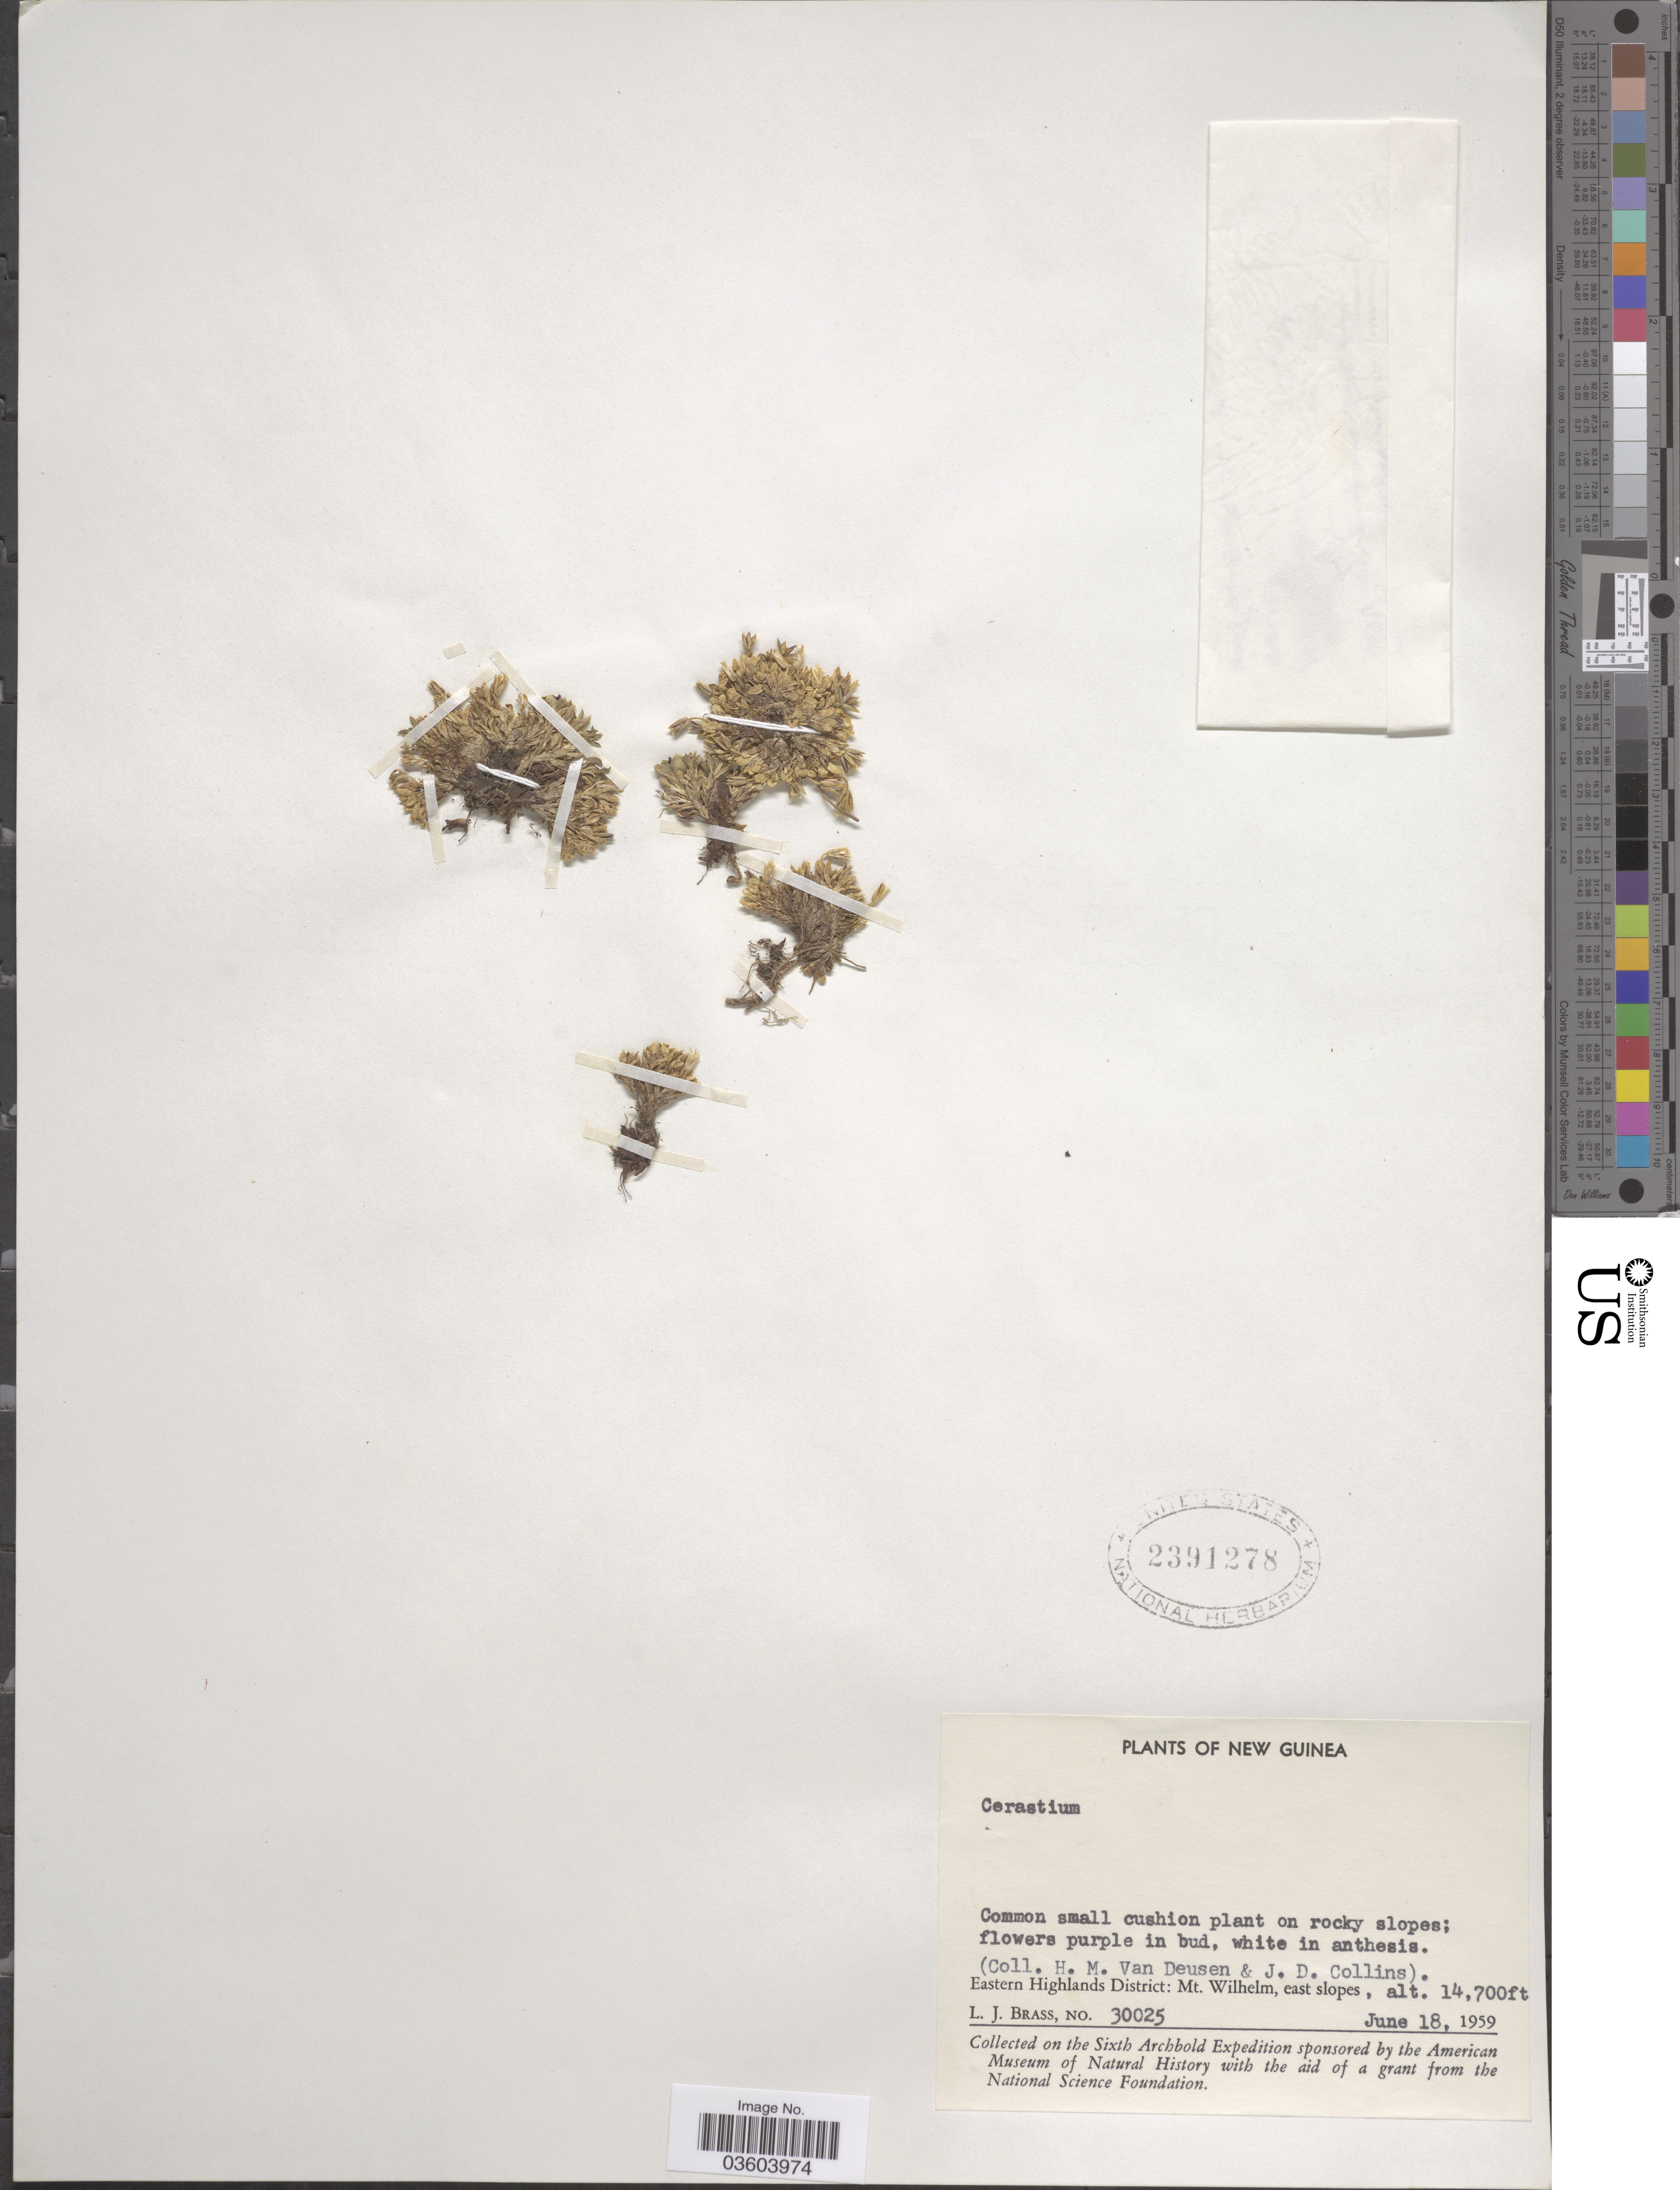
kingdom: Plantae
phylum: Tracheophyta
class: Magnoliopsida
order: Caryophyllales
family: Caryophyllaceae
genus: Cerastium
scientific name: Cerastium sp.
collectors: L. J. Brass, H. Van Deusen & J. Collins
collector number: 30025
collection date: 1959-06-18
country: Papua New Guinea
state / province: Eastern Highlands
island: New Guinea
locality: New Guinea. Eastern Highlands District: Mt. Wilhelm, east slopes.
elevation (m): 4481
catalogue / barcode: US 2391278